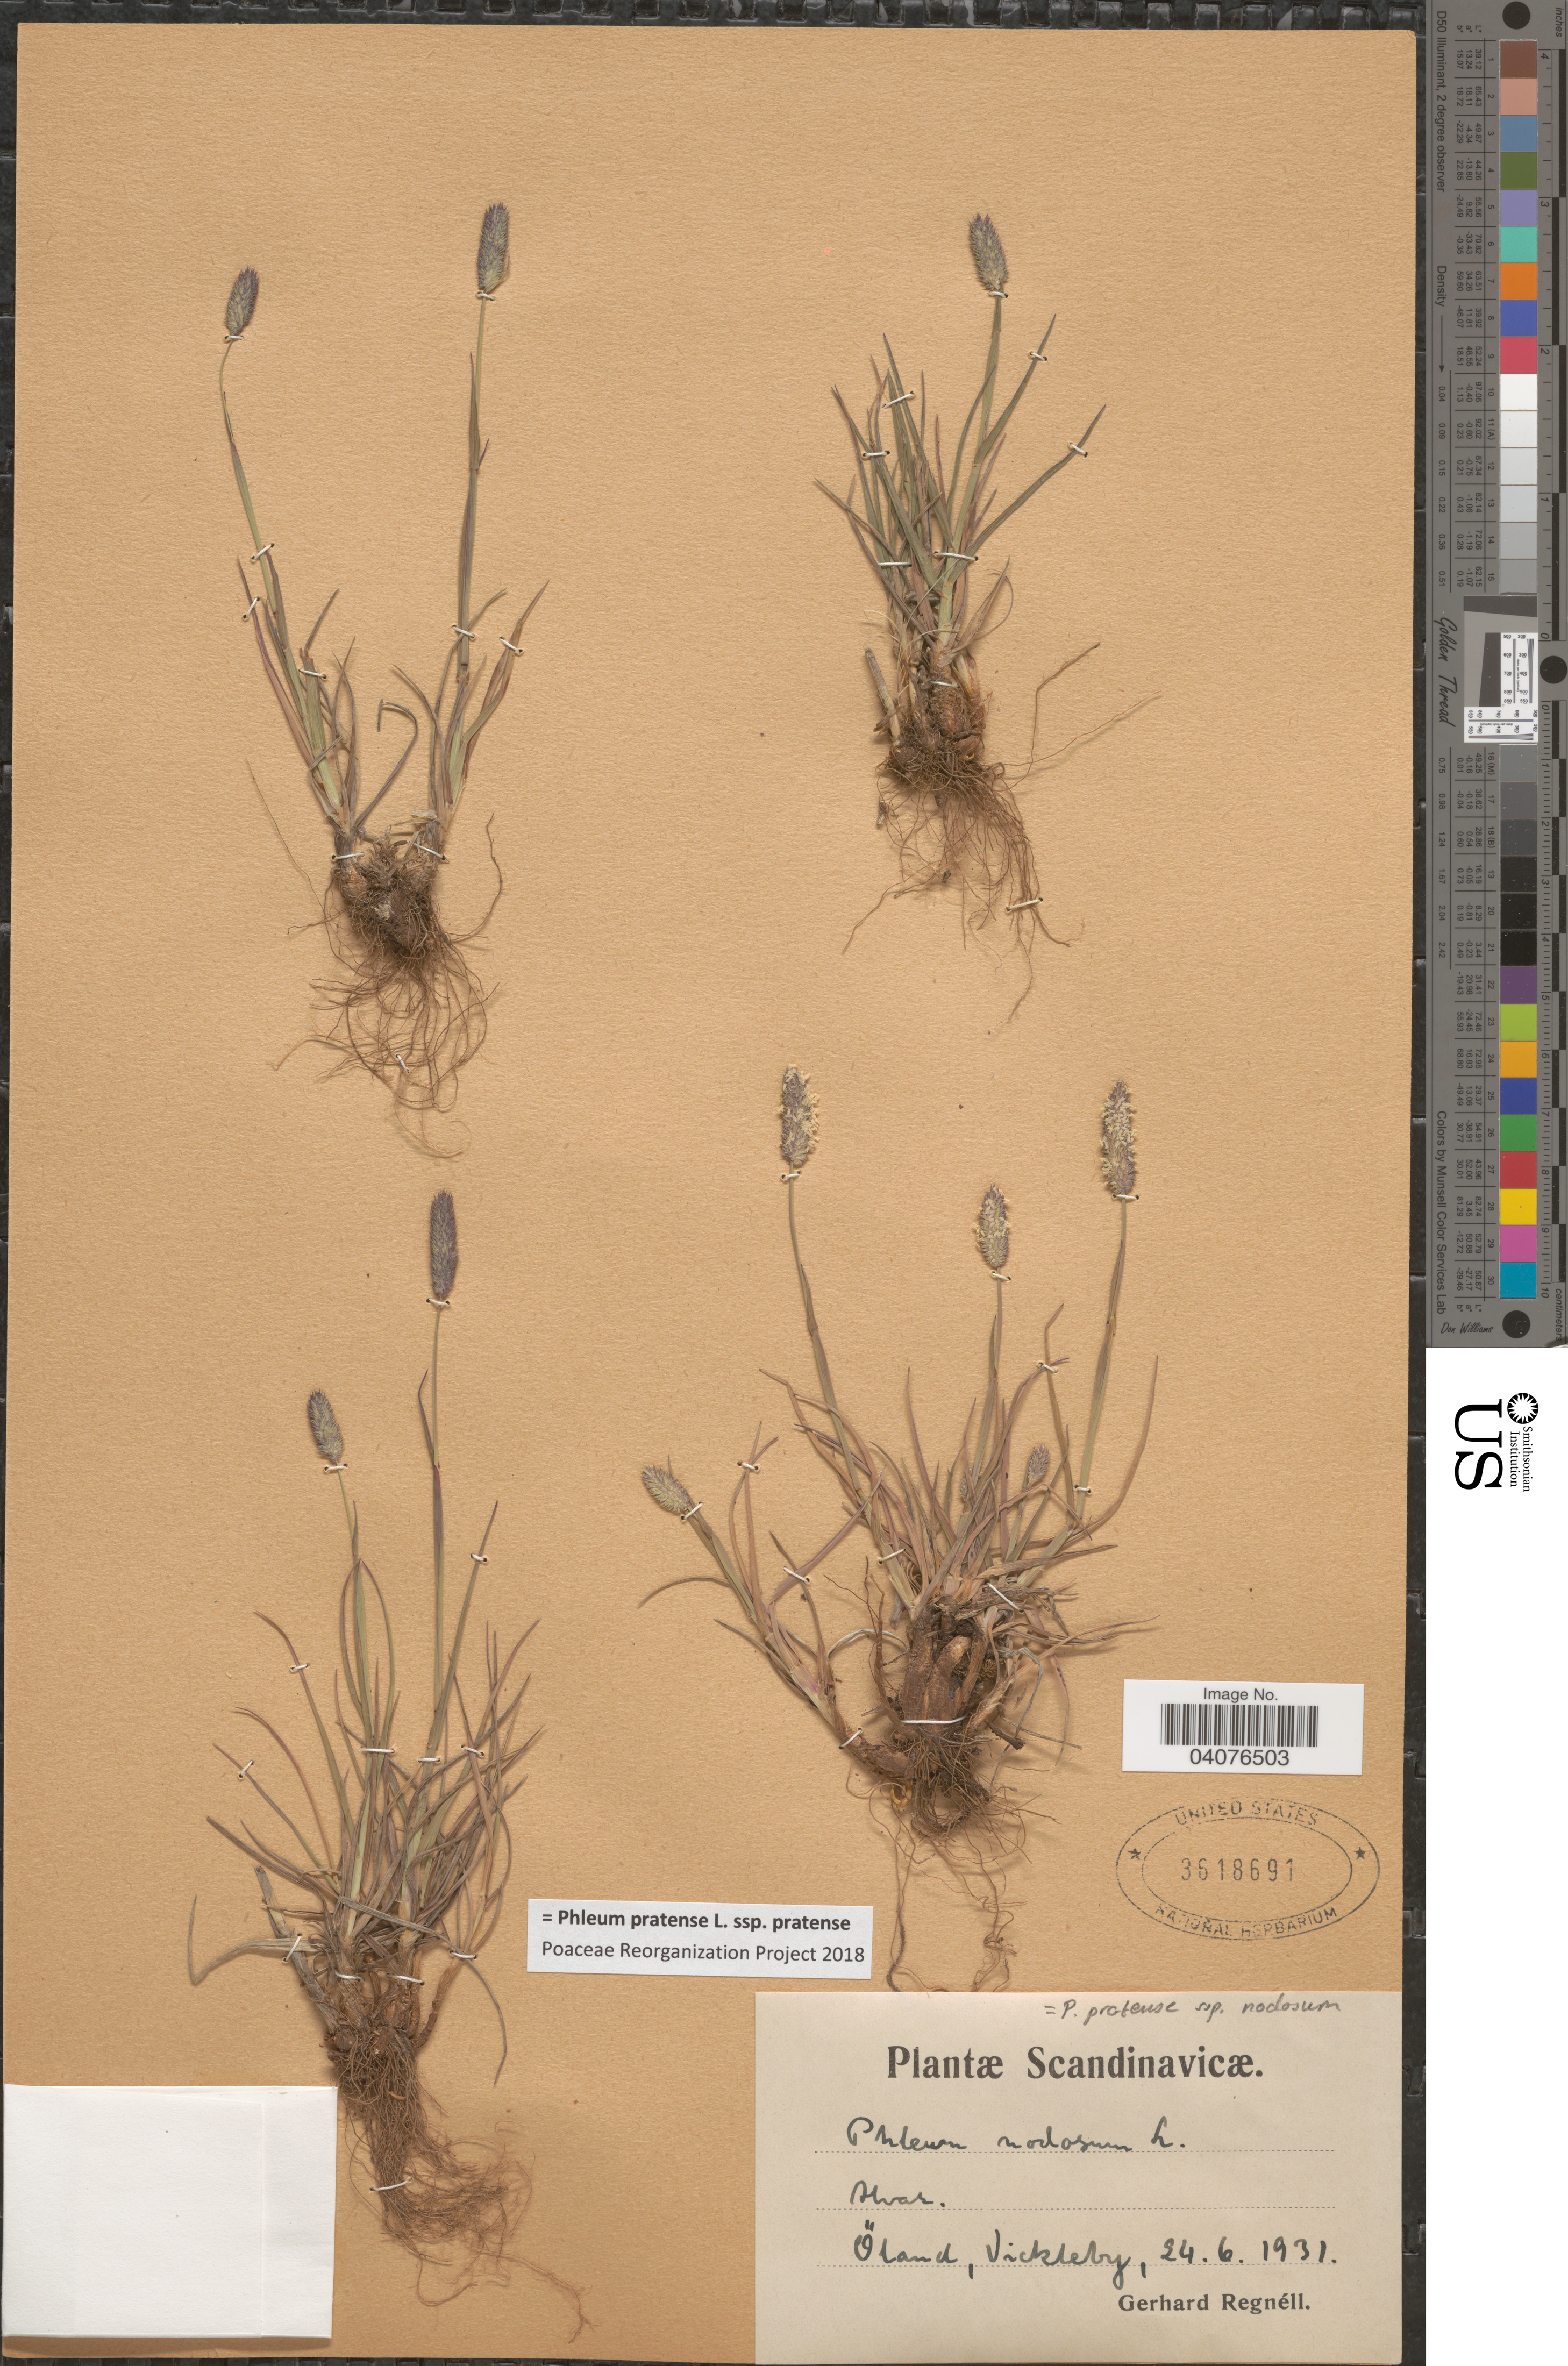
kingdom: Plantae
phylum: Tracheophyta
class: Liliopsida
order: Poales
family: Poaceae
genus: Phleum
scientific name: Phleum pratense subsp. pratense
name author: L.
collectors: G. Regnéll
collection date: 1931-06-24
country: Sweden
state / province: Kalmar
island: Oland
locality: Öland, Vickleby.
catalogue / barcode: US 3618691